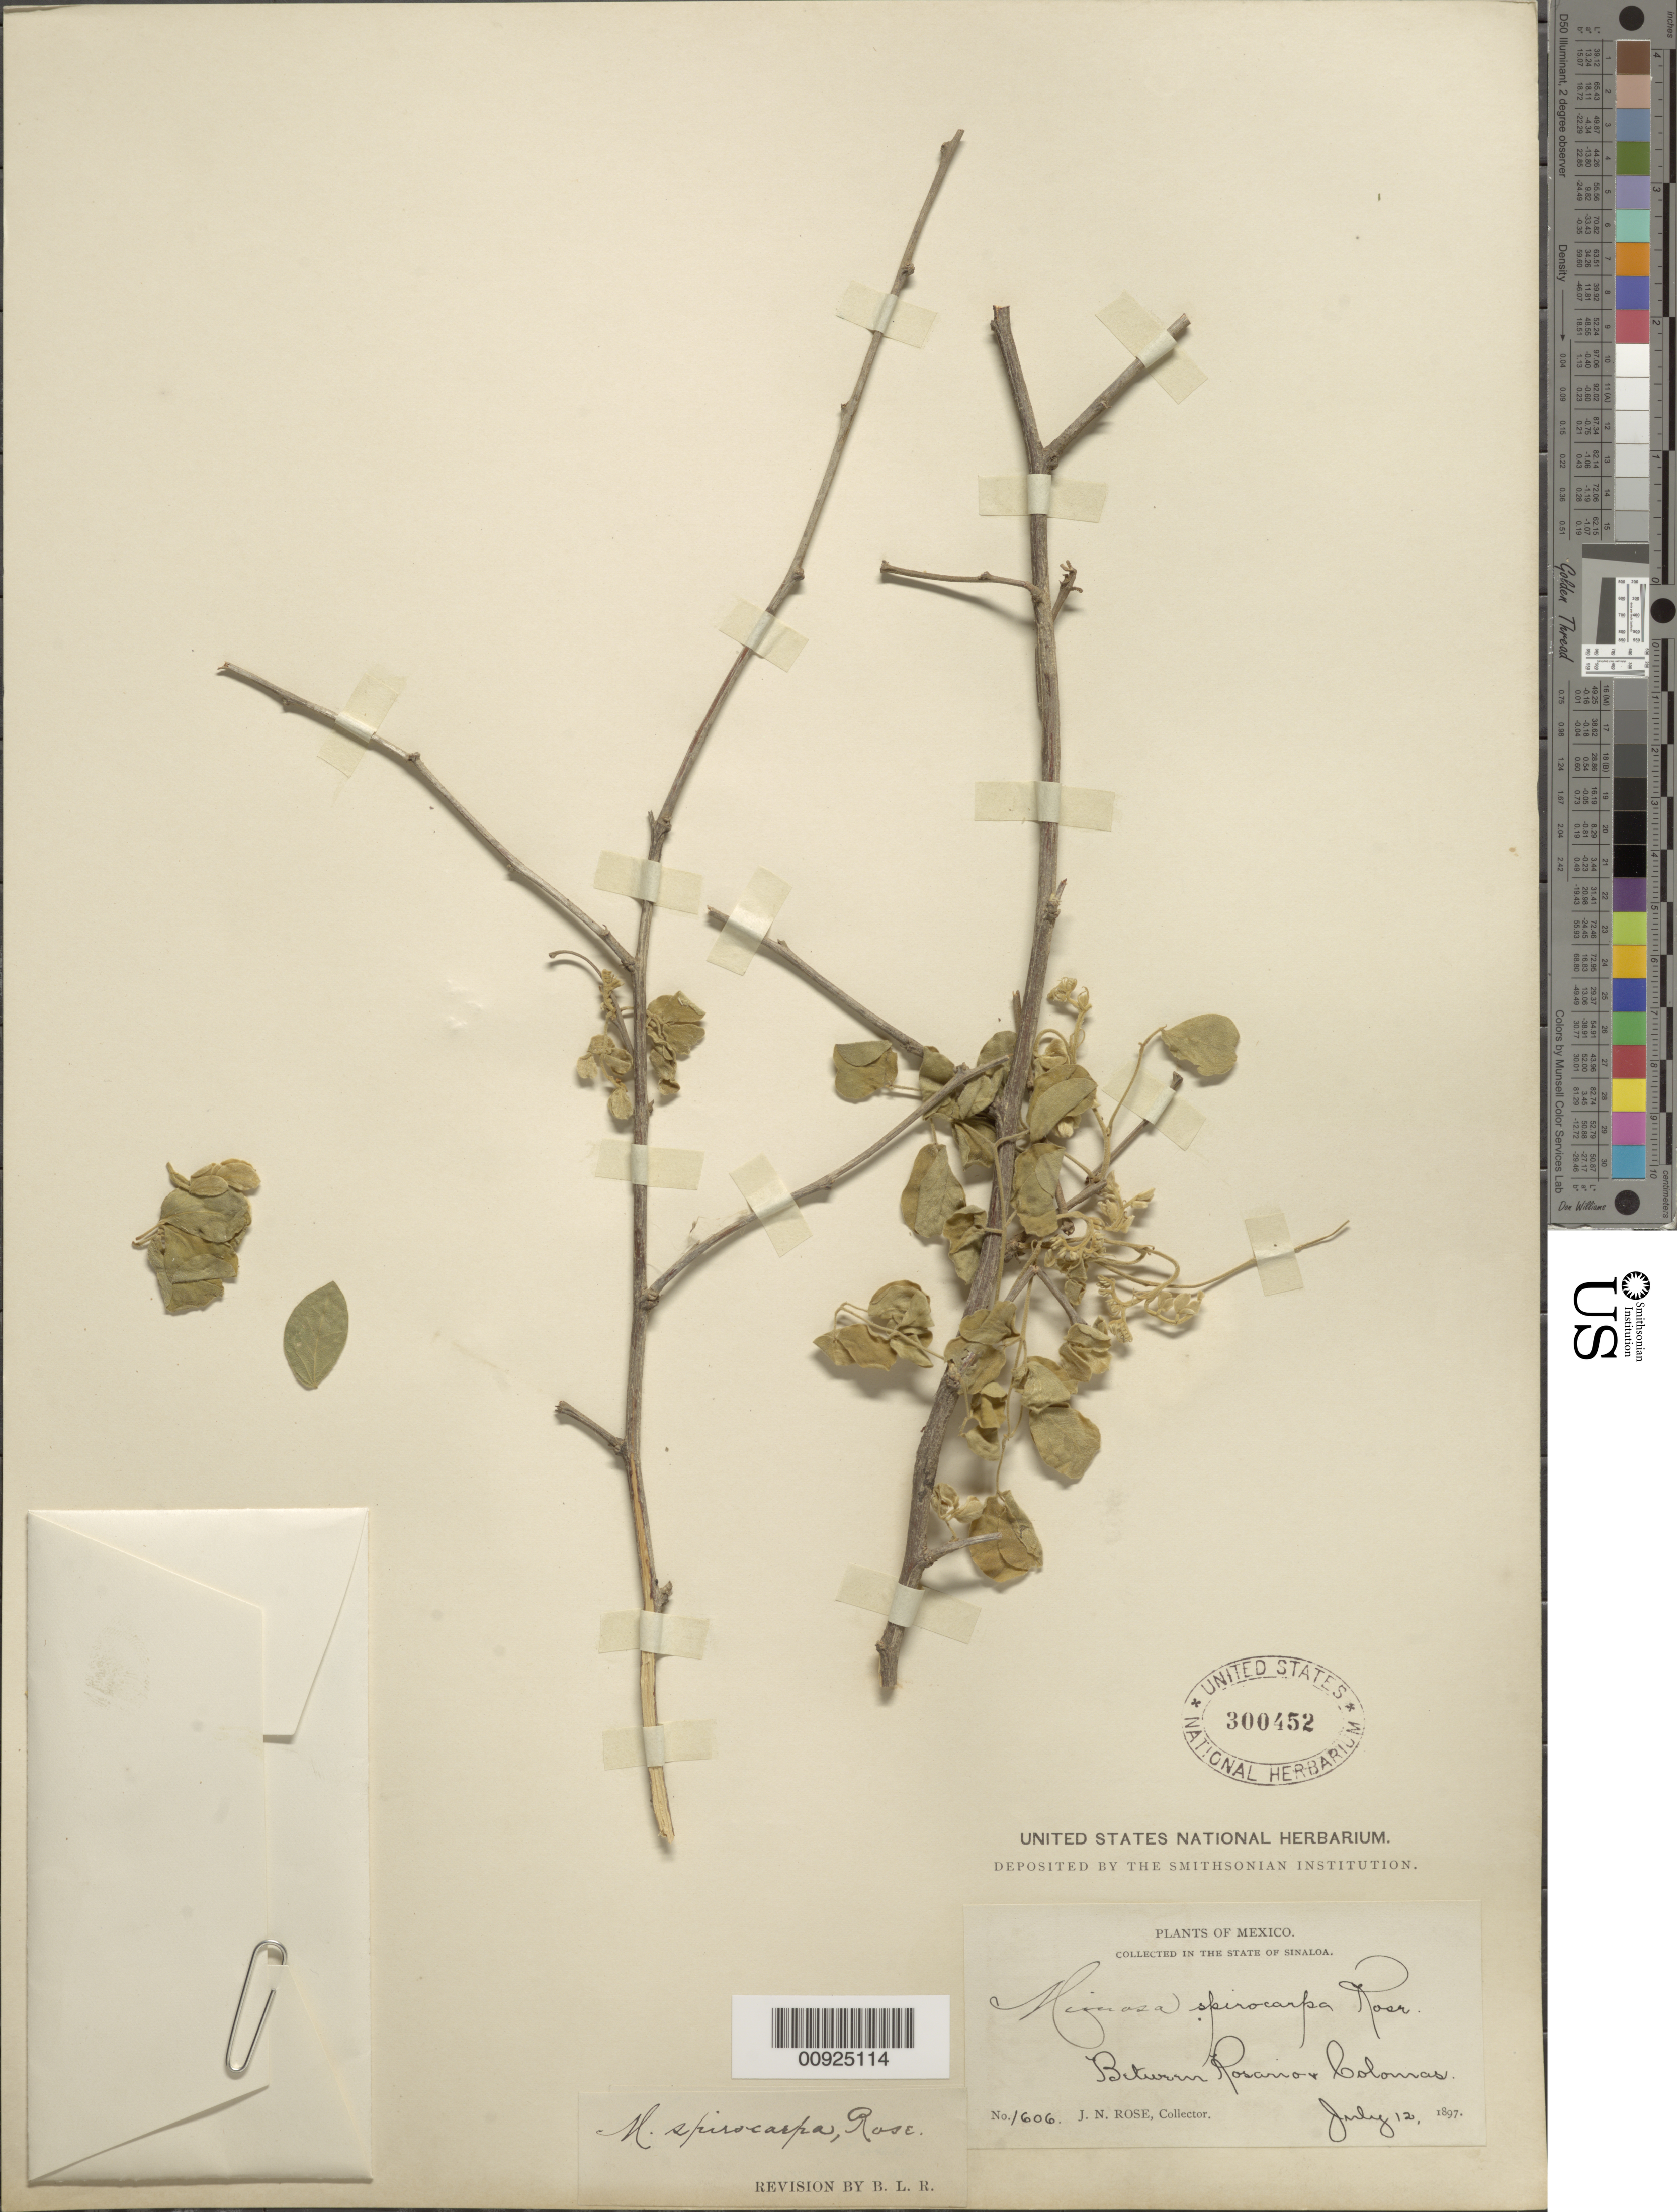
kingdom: Plantae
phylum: Tracheophyta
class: Magnoliopsida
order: Fabales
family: Fabaceae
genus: Mimosa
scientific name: Mimosa spirocarpa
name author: Rose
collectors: J. N. Rose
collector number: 1606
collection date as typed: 12 Jul 1897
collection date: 1897-07-12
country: Mexico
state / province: Sinaloa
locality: Between Rosario & Colomas.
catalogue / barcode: US 300452